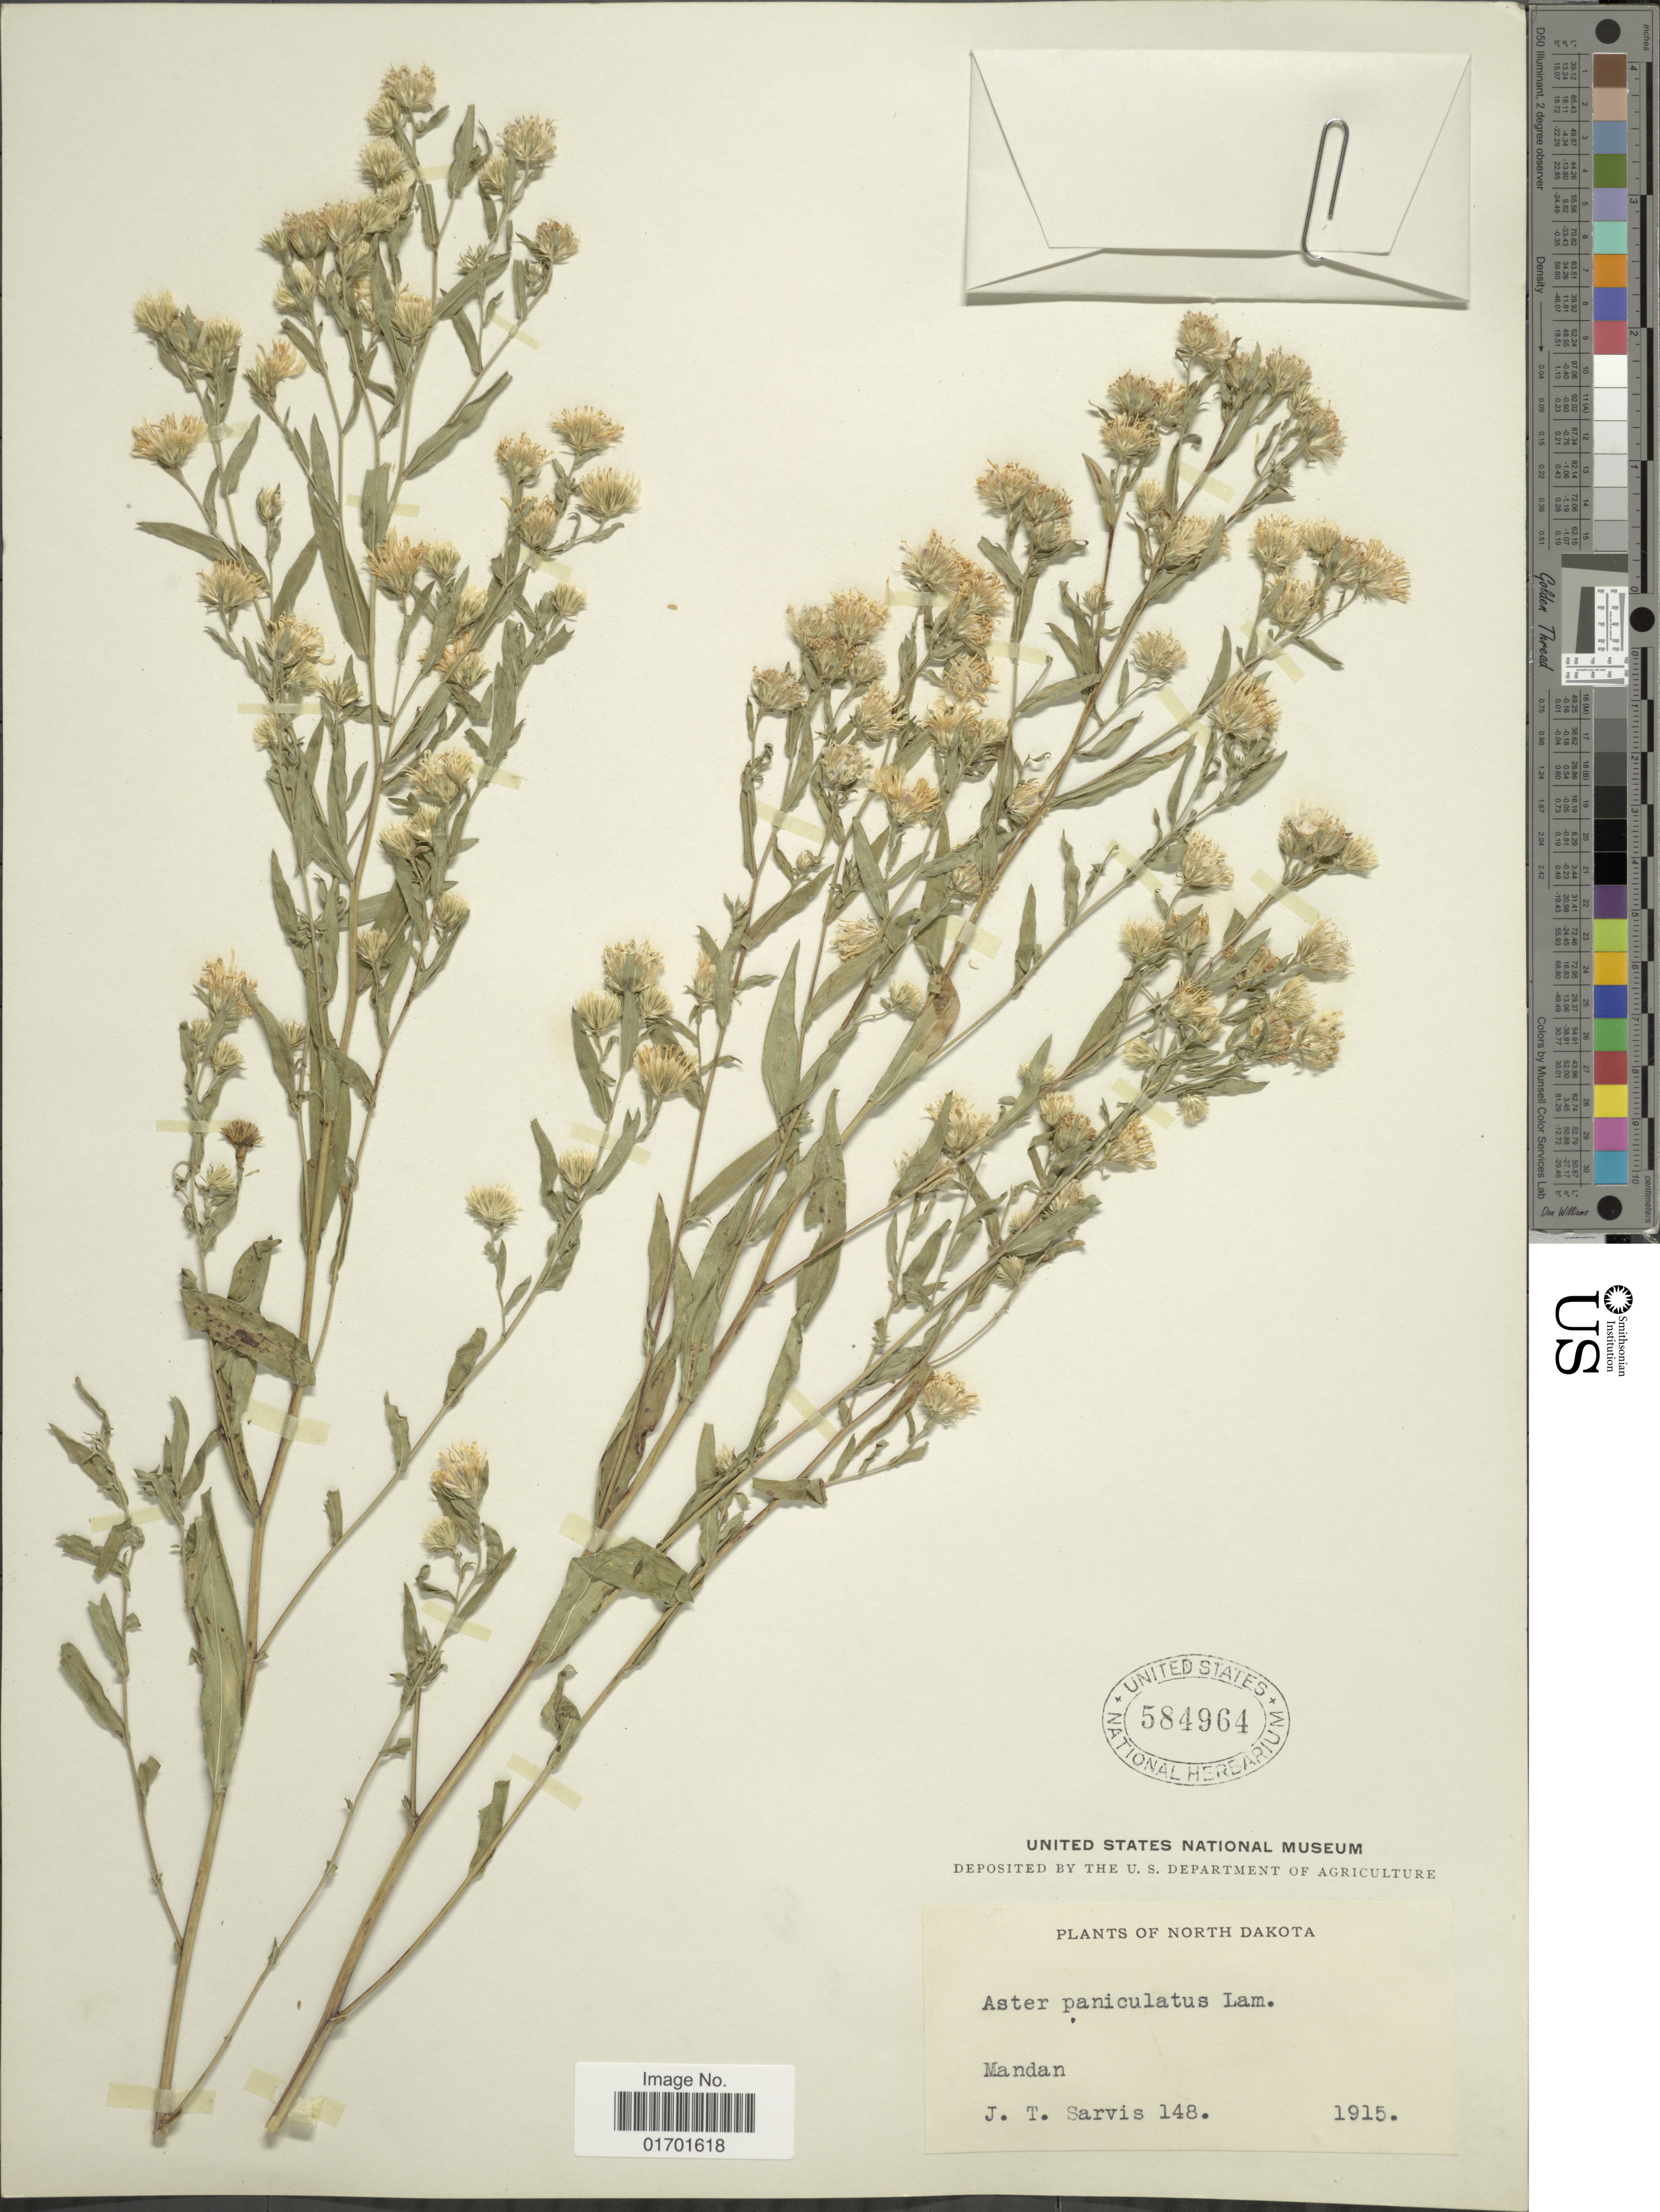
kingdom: Plantae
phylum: Tracheophyta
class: Magnoliopsida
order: Asterales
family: Asteraceae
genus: Symphyotrichum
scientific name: Symphyotrichum lanceolatum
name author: (Willd.) G.L. Nesom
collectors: J. Sarvis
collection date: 1915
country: United States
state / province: North Dakota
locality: Mandan.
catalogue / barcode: US 584964